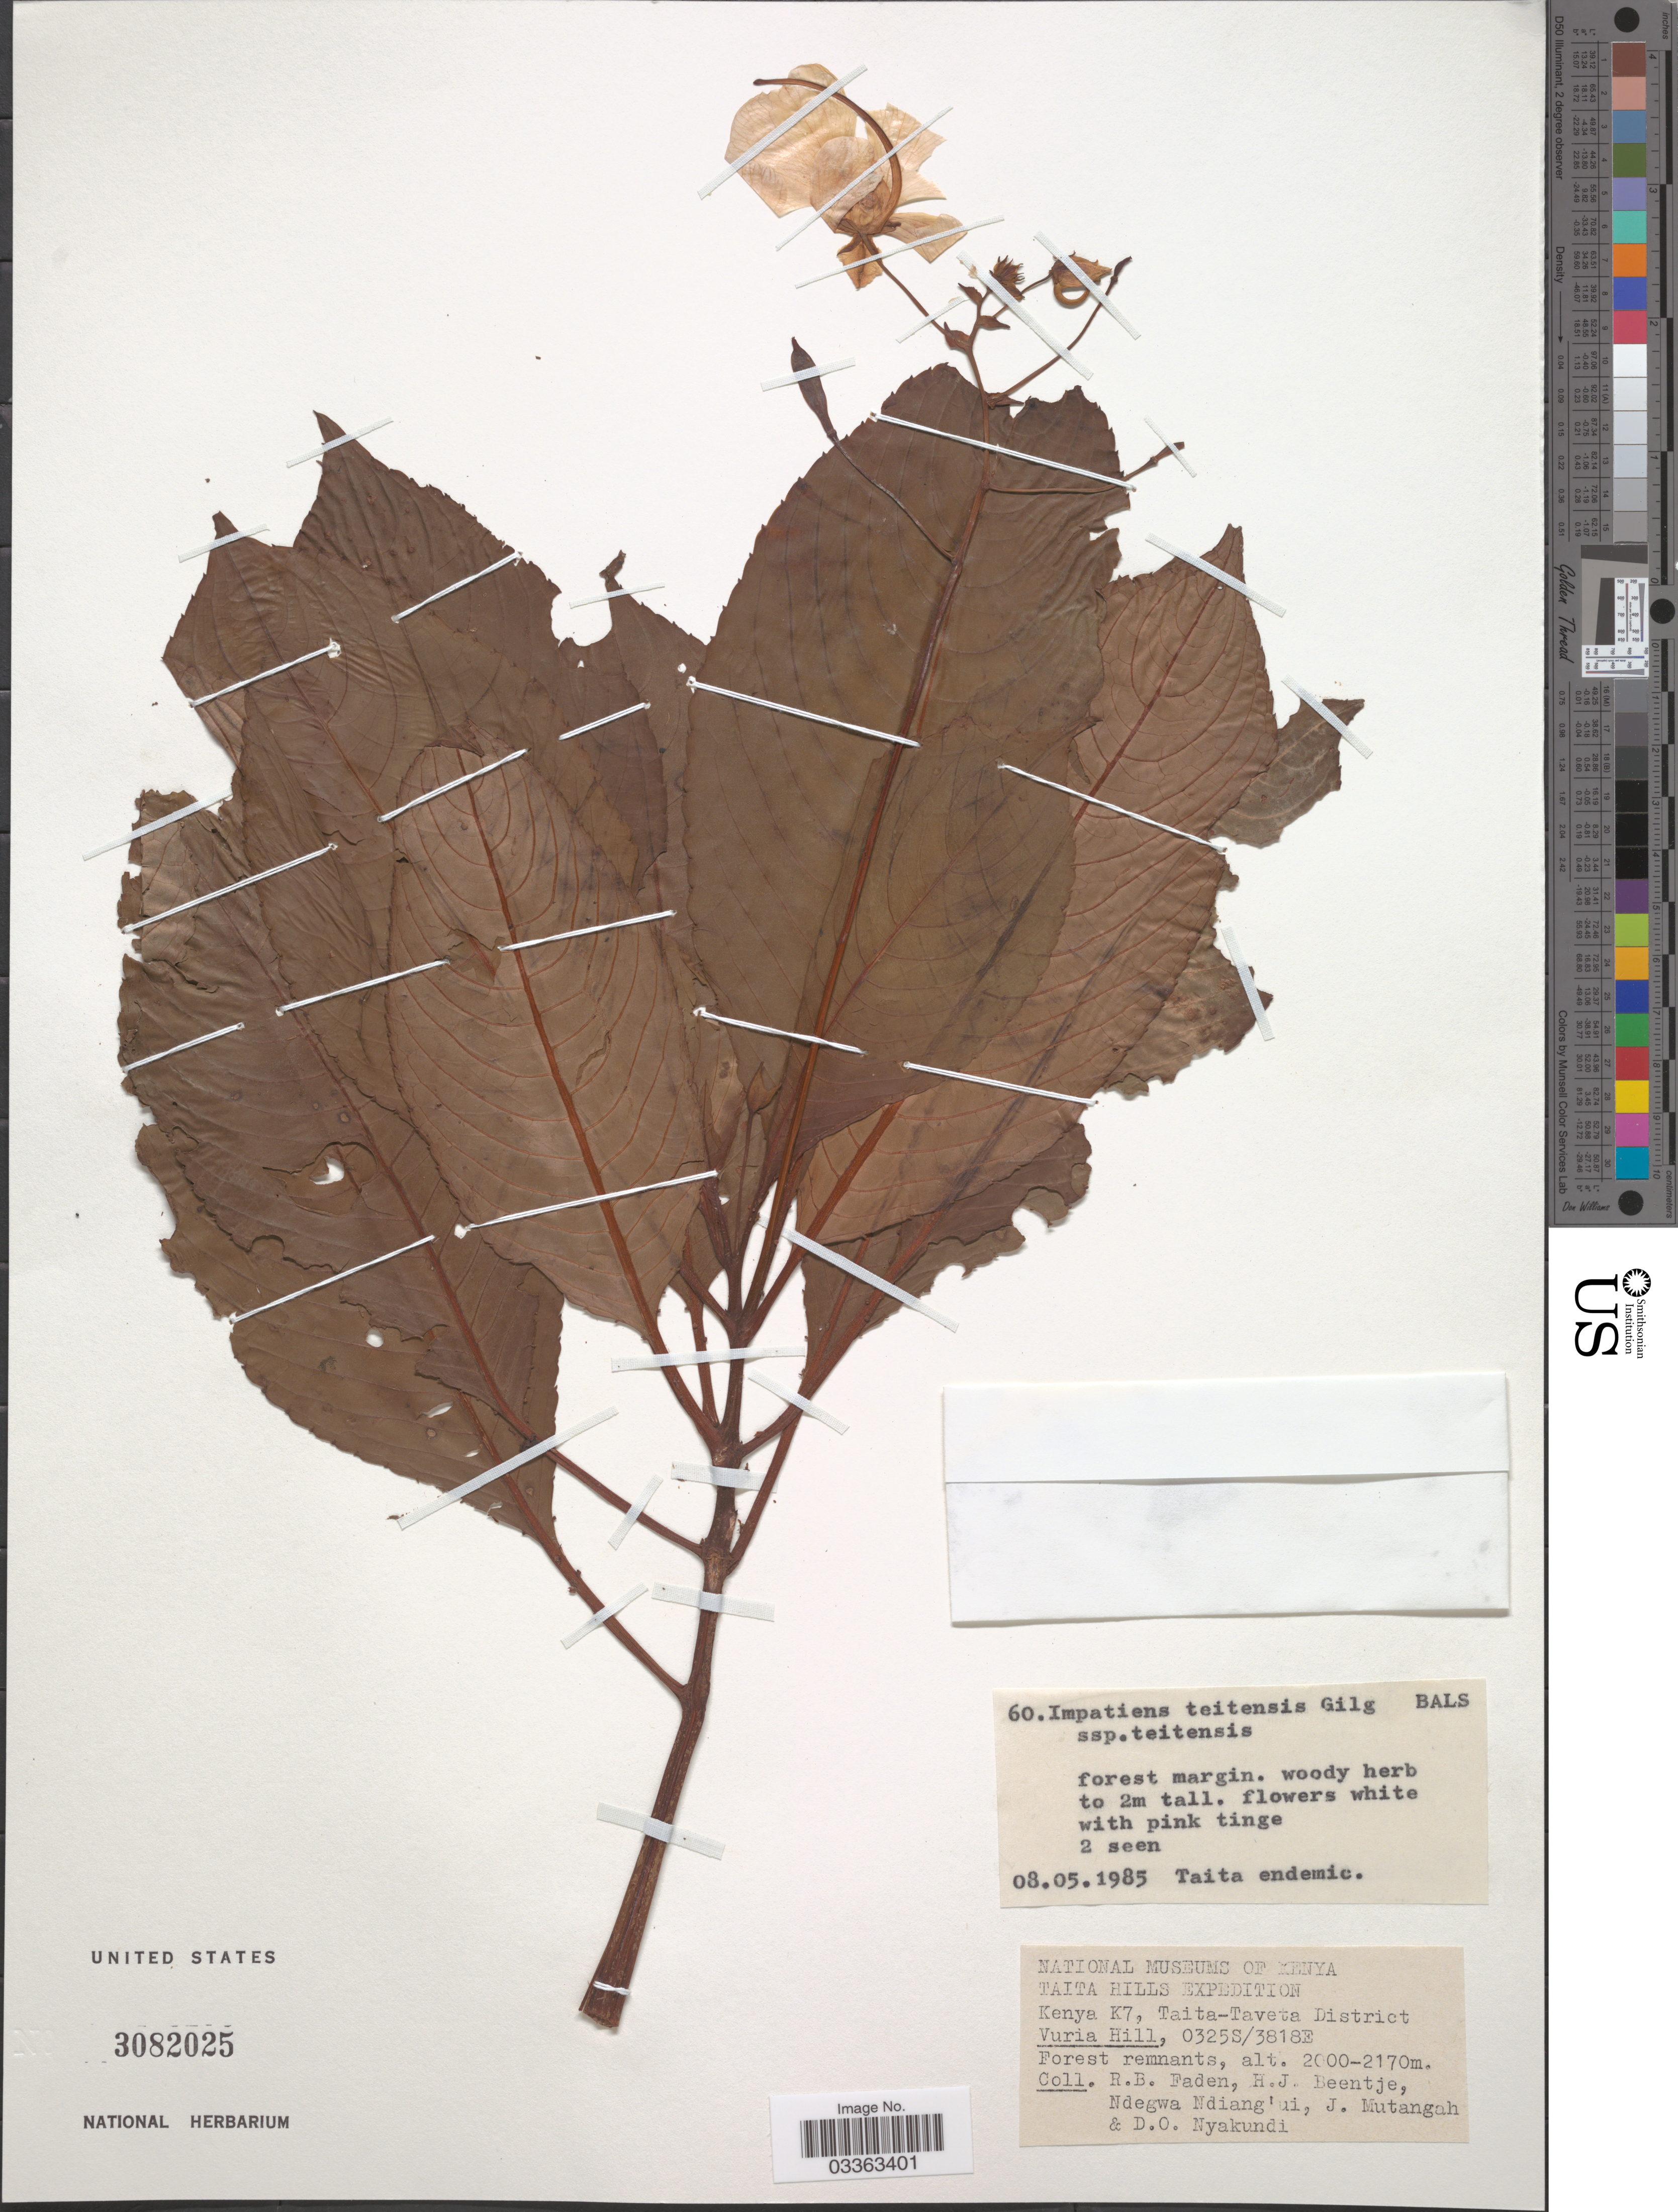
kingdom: Plantae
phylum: Tracheophyta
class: Magnoliopsida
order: Ericales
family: Balsaminaceae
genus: Impatiens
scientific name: Impatiens teitensis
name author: Grey-Wilson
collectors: R. B. Faden, H. J. Beentje, Ndegwa Ndiang'ui, J. Mutangah & D. Nyakundi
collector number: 60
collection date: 1985-05-08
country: Kenya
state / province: Taita Taveta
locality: Taita Hills, K7, Taita-Taveta District, Vuria Hill.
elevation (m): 2000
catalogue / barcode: US 3082025